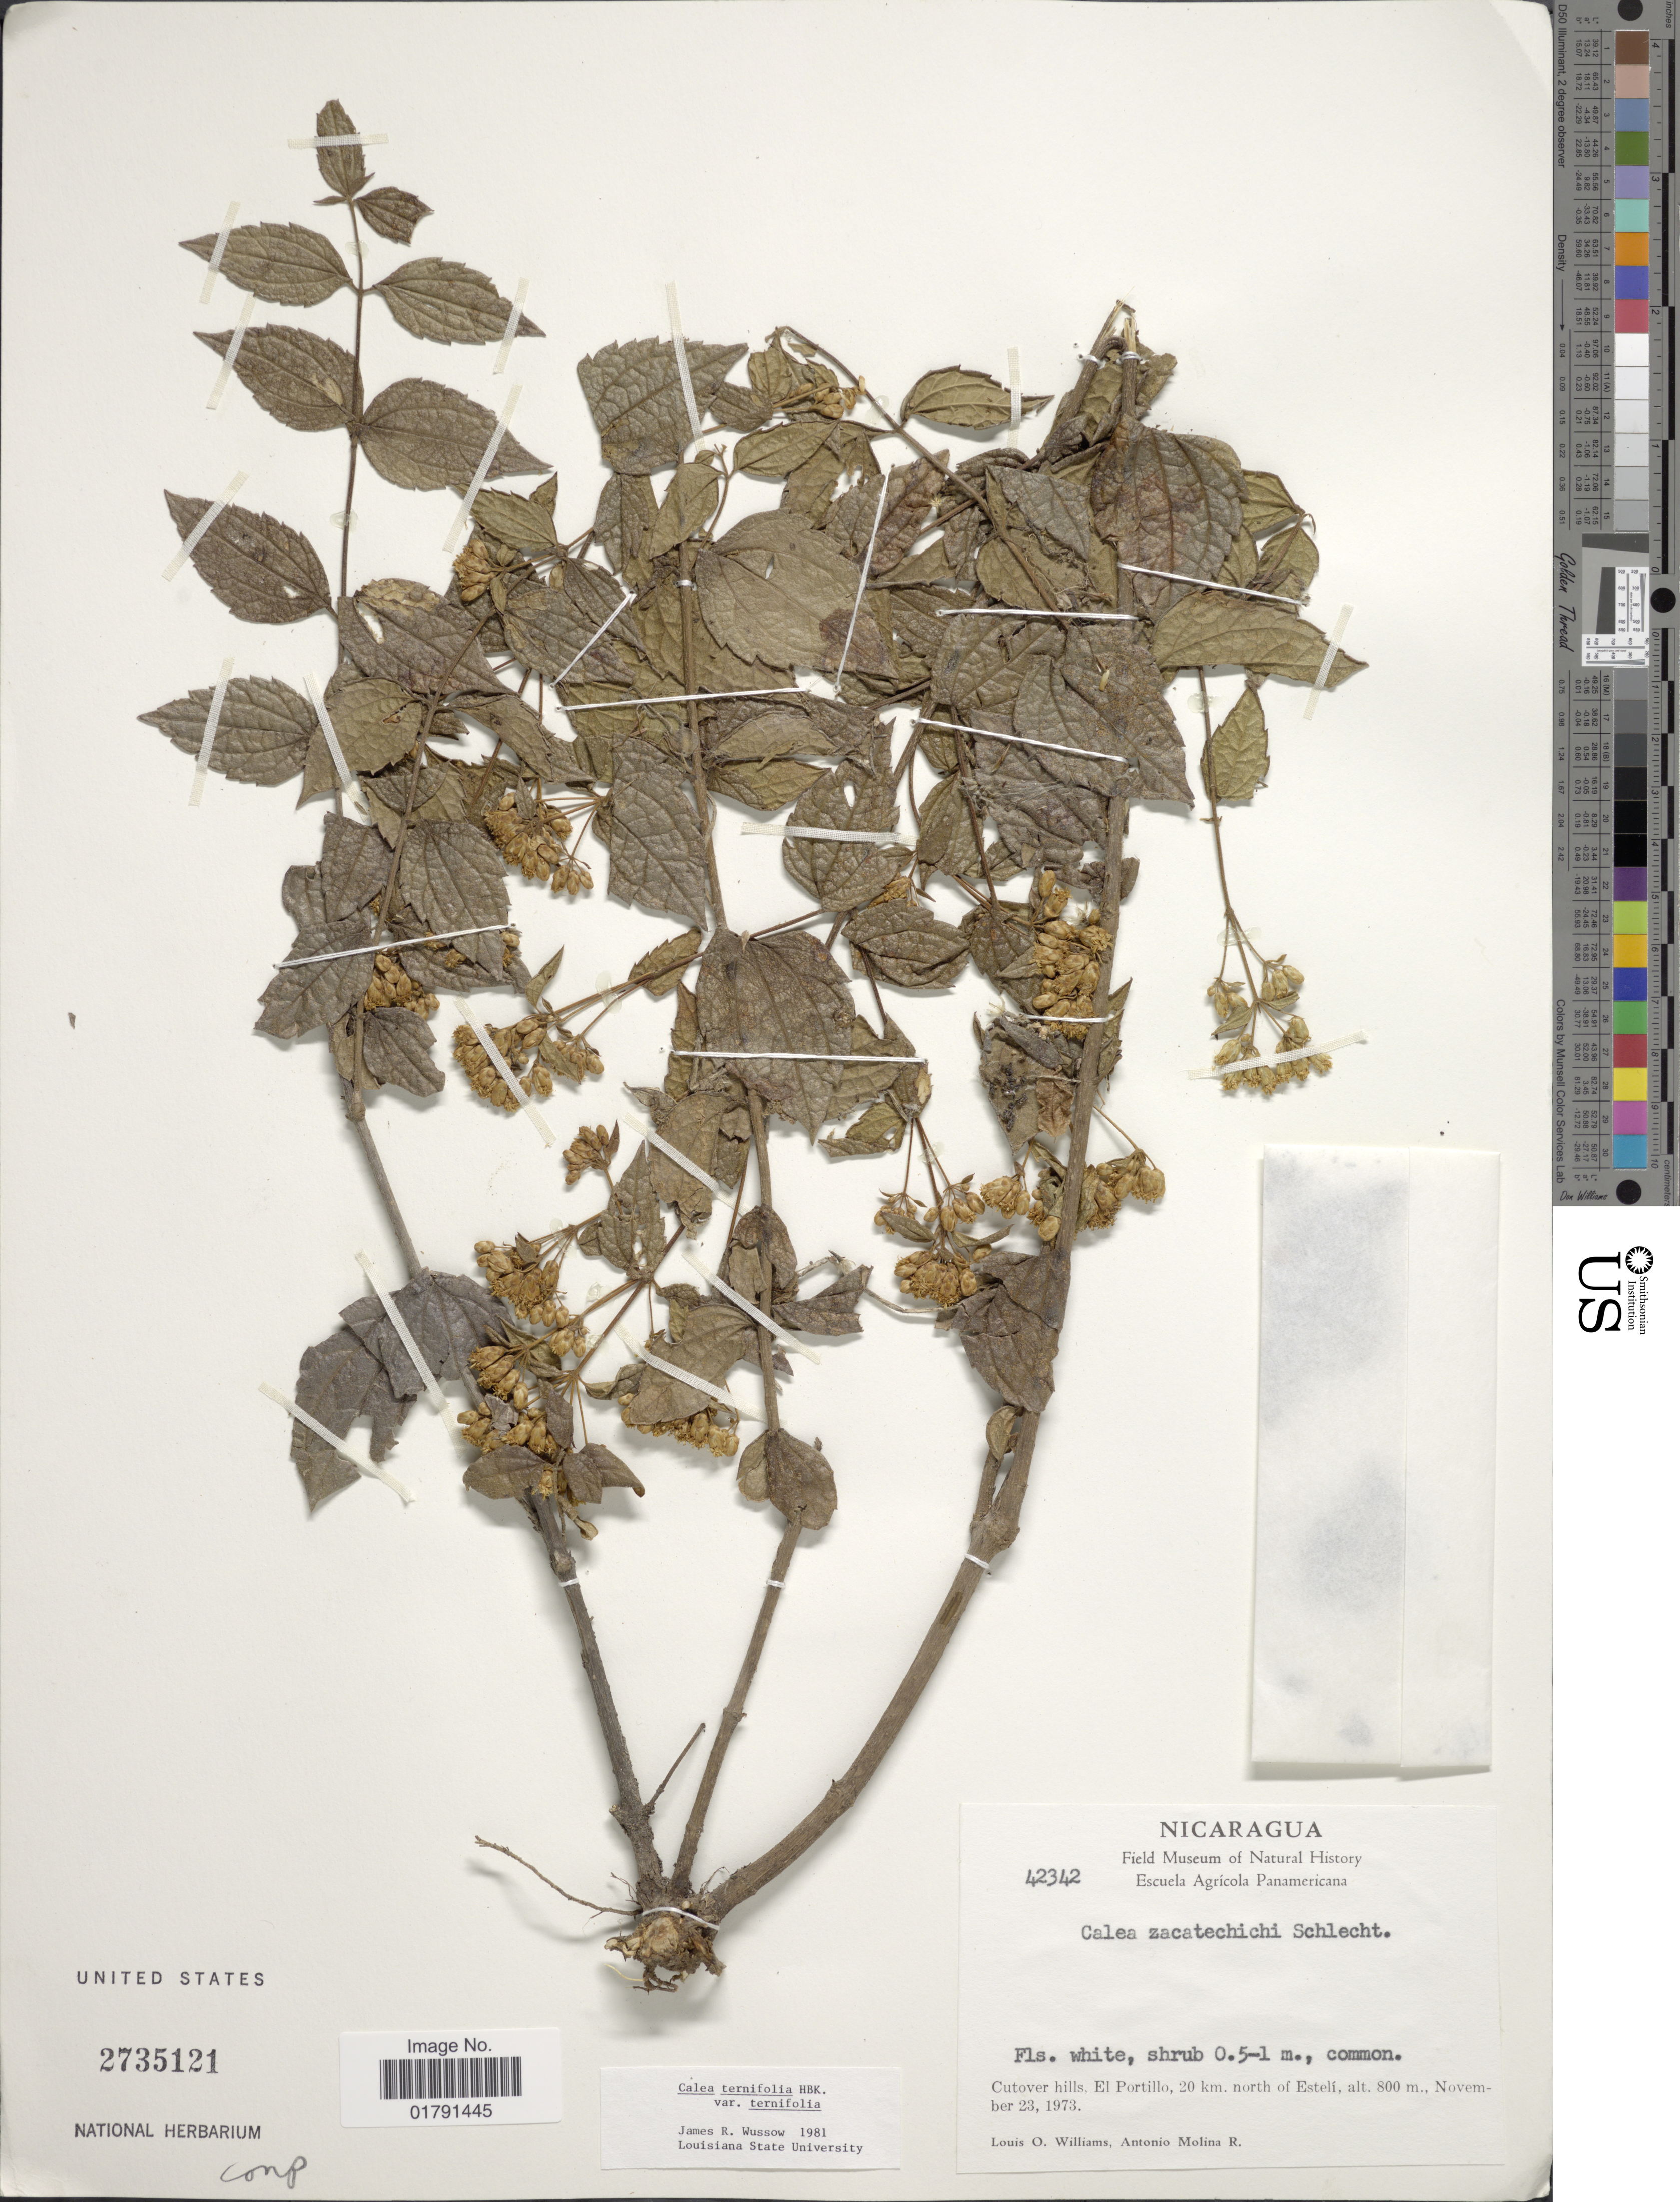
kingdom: Plantae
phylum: Tracheophyta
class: Magnoliopsida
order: Asterales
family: Asteraceae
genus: Calea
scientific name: Calea ternifolia var. ternifolia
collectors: L. O. Williams & A. Molina R.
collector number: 42342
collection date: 1973-11-23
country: Nicaragua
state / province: Esteli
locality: Cutover hills, El Portillo, 20 km north of Esteli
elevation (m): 800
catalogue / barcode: US 2735121